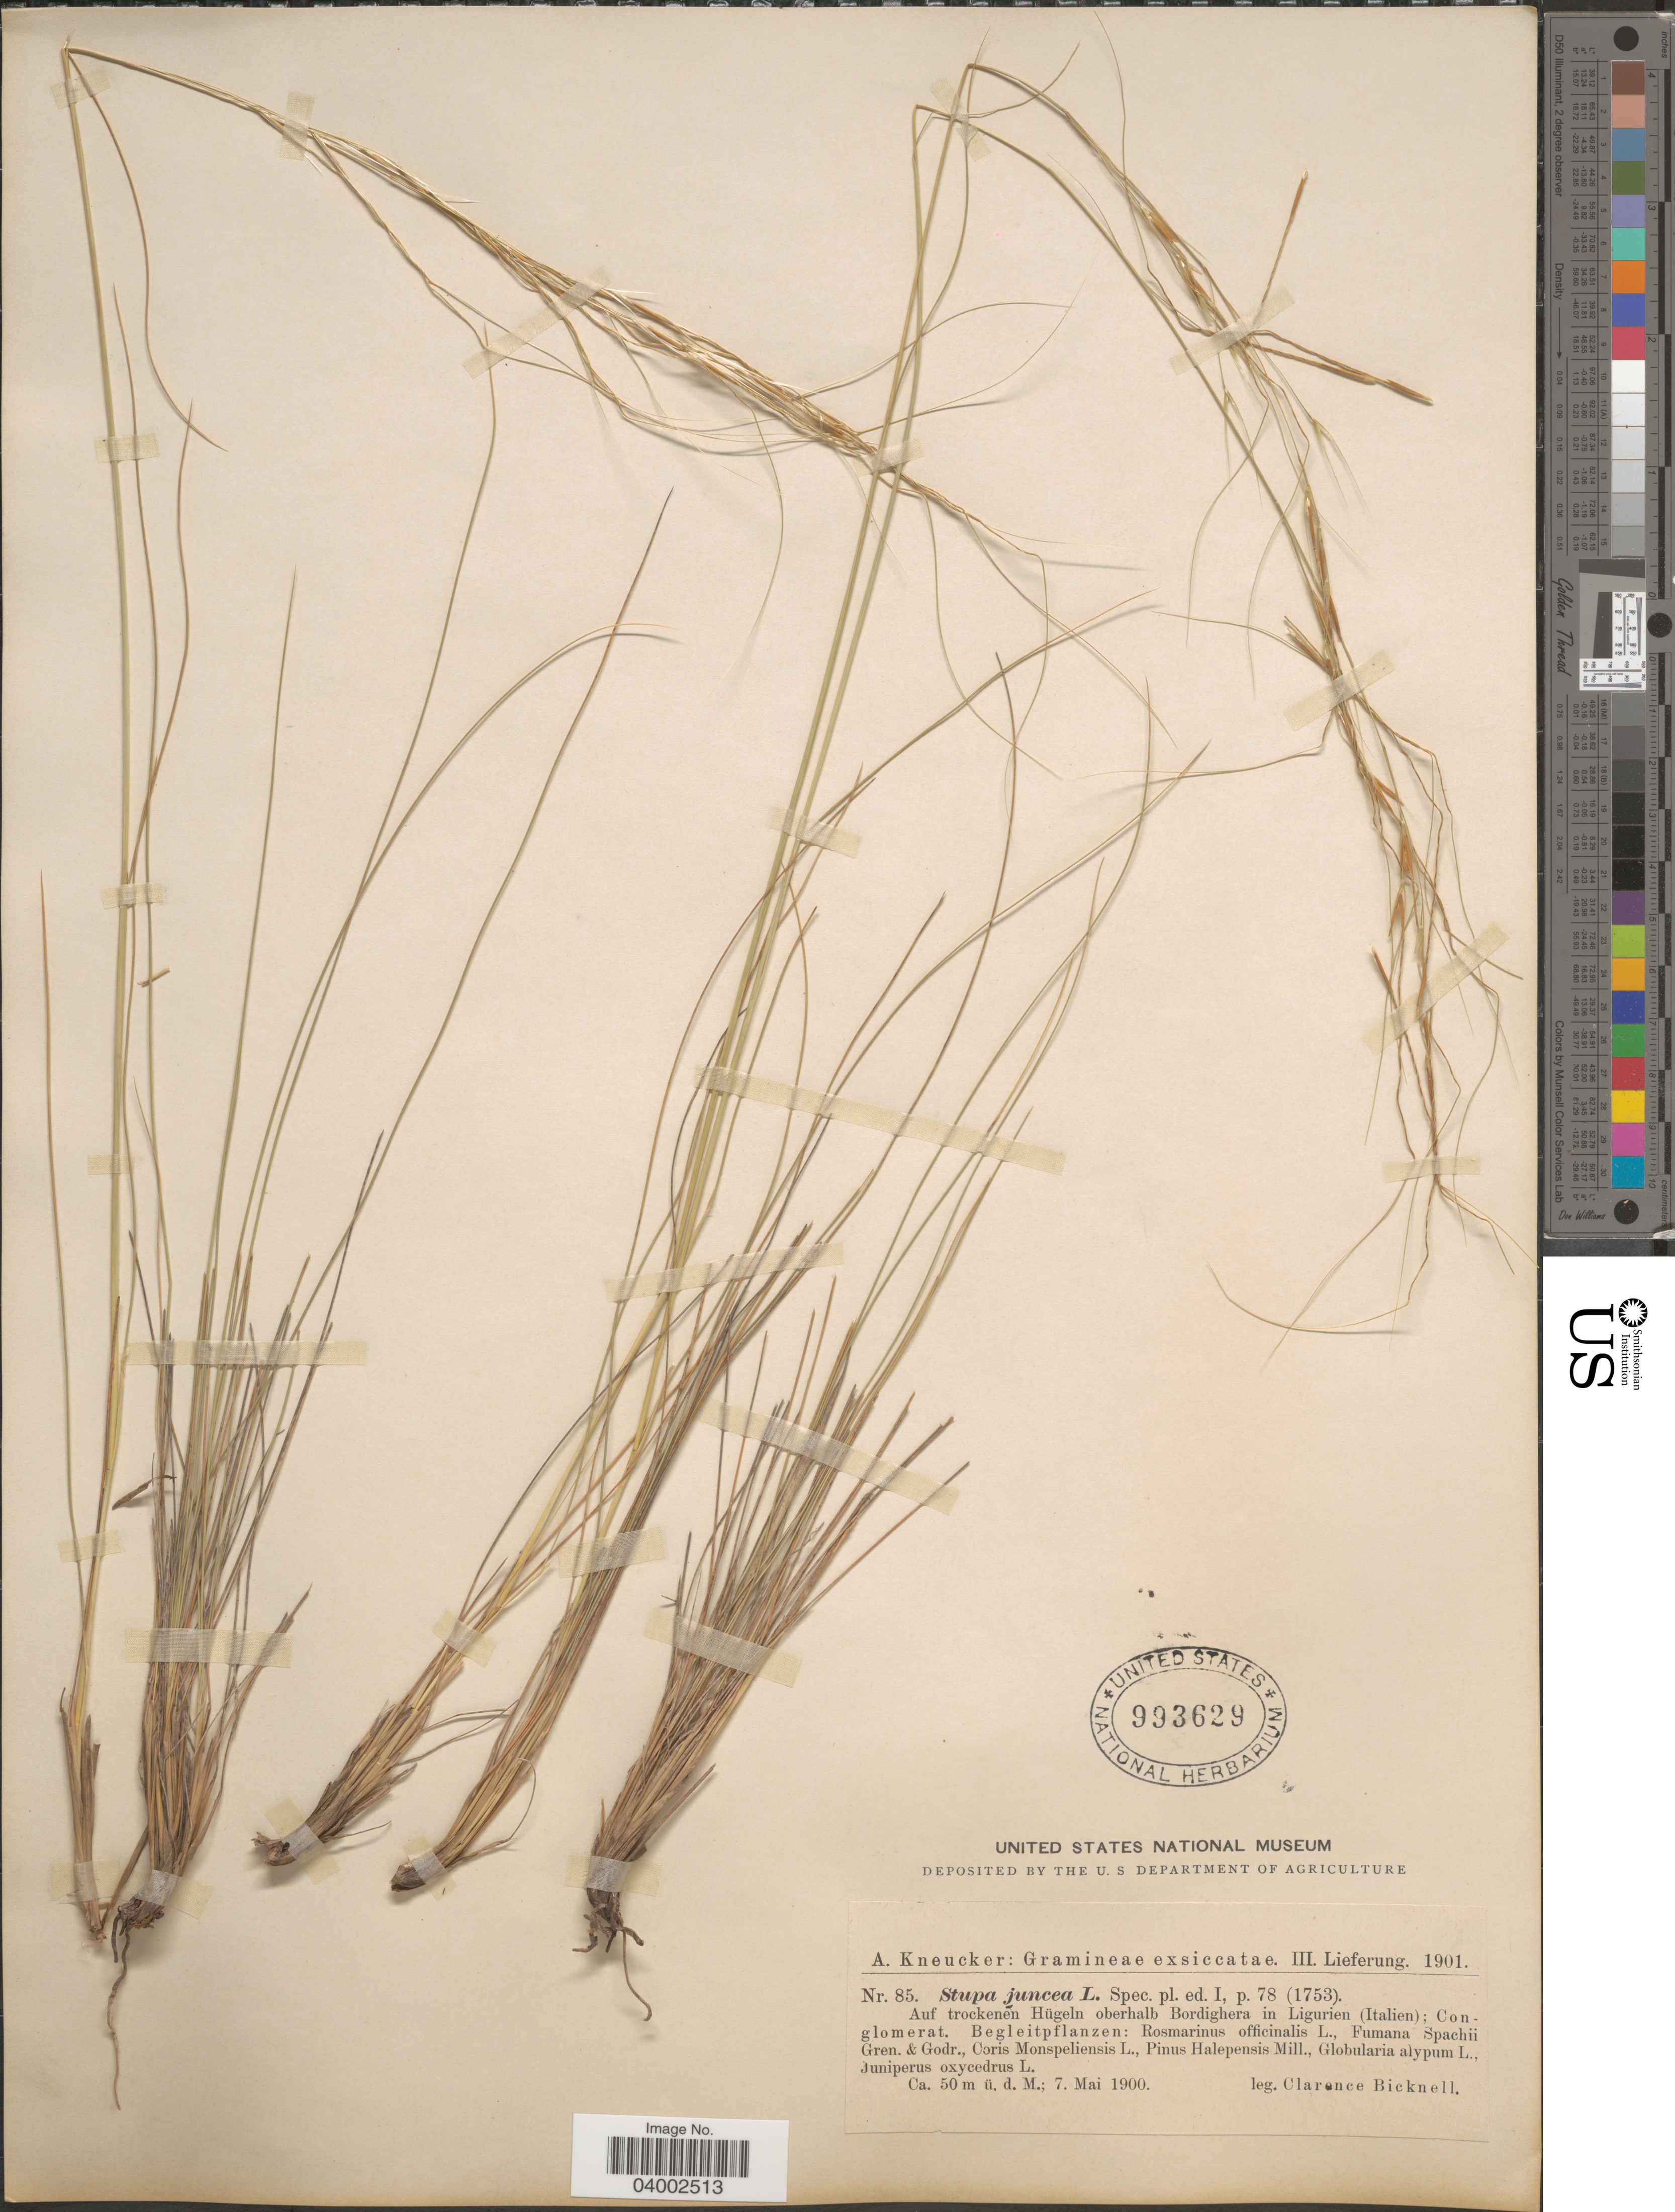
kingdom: Plantae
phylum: Tracheophyta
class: Liliopsida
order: Poales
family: Poaceae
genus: Stipa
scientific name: Stipa juncea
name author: Michaux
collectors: C. Bicknell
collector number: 85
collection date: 1900-05-07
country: Italy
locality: Auf trockenén Hügeln oberhalb Bordighera in Ligurien (Italien); Conglomerat.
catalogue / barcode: US 993629